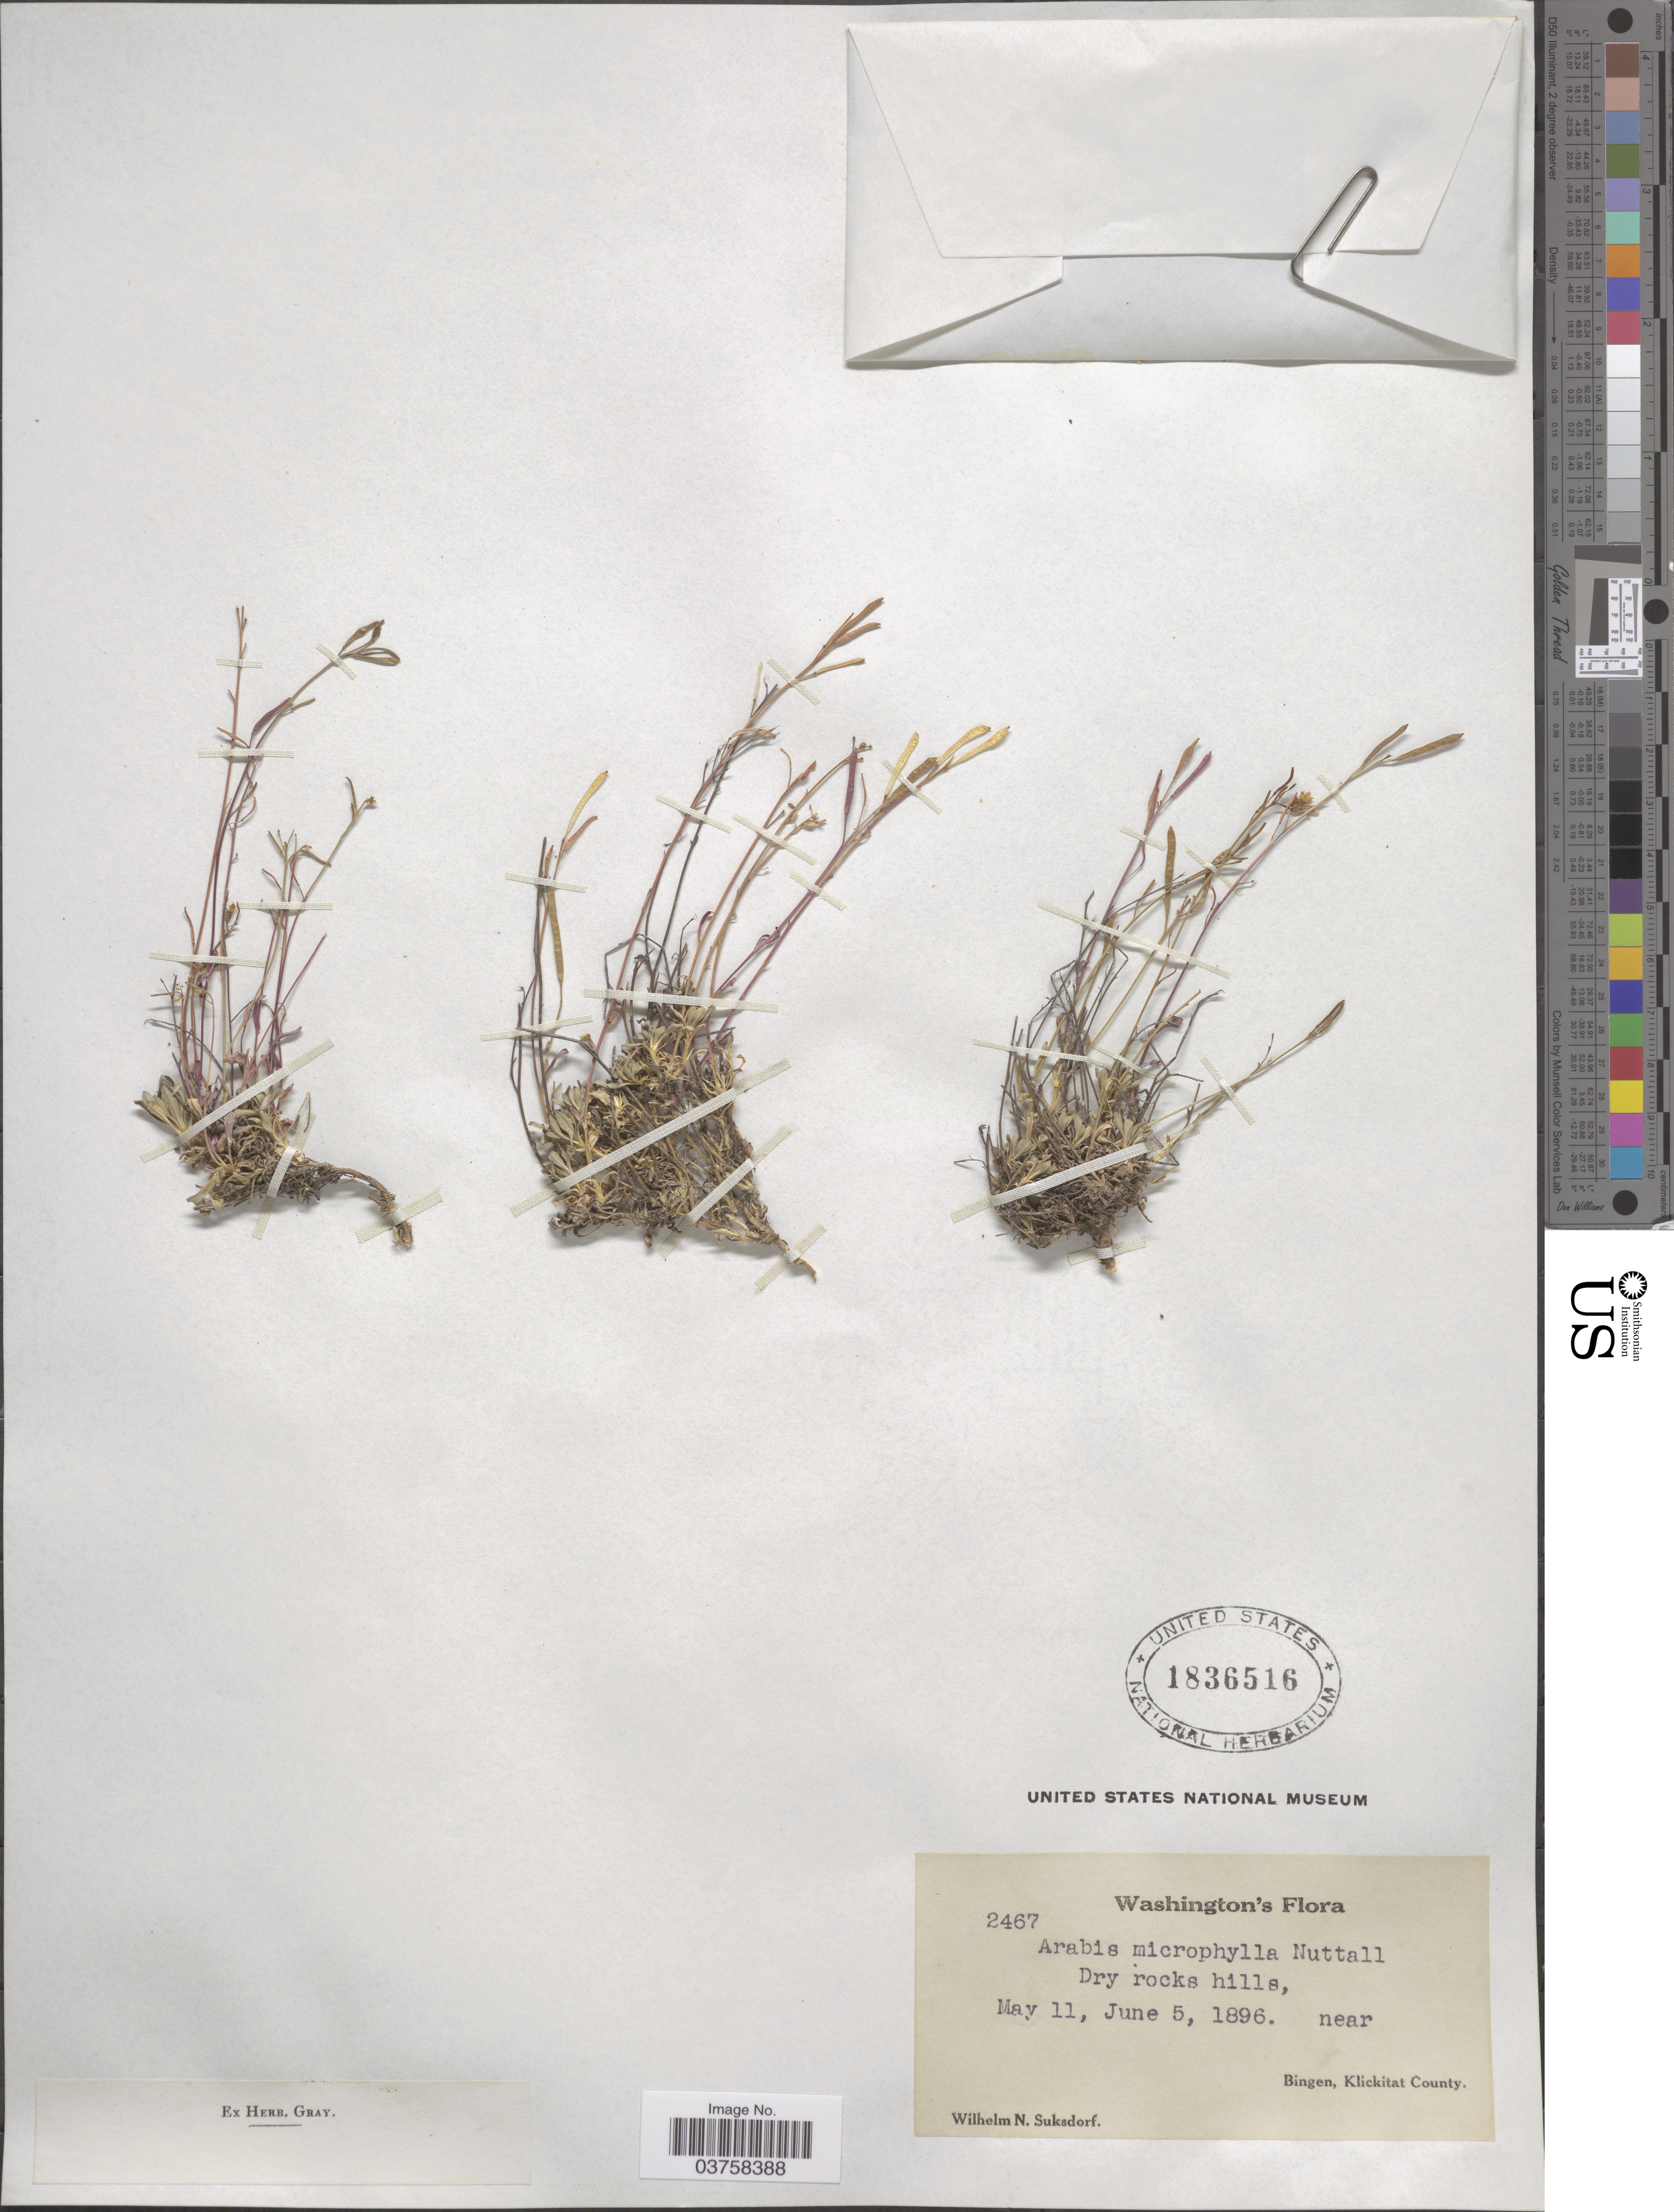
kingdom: Plantae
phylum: Tracheophyta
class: Magnoliopsida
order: Brassicales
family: Brassicaceae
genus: Arabis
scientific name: Arabis microphylla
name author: Nutt.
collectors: W. N. Suksdorf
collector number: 2467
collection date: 1896-05-11/1896-06-05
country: United States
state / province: Washington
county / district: Klickitat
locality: Near Bingen, Klickitat County.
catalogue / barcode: US 1836516